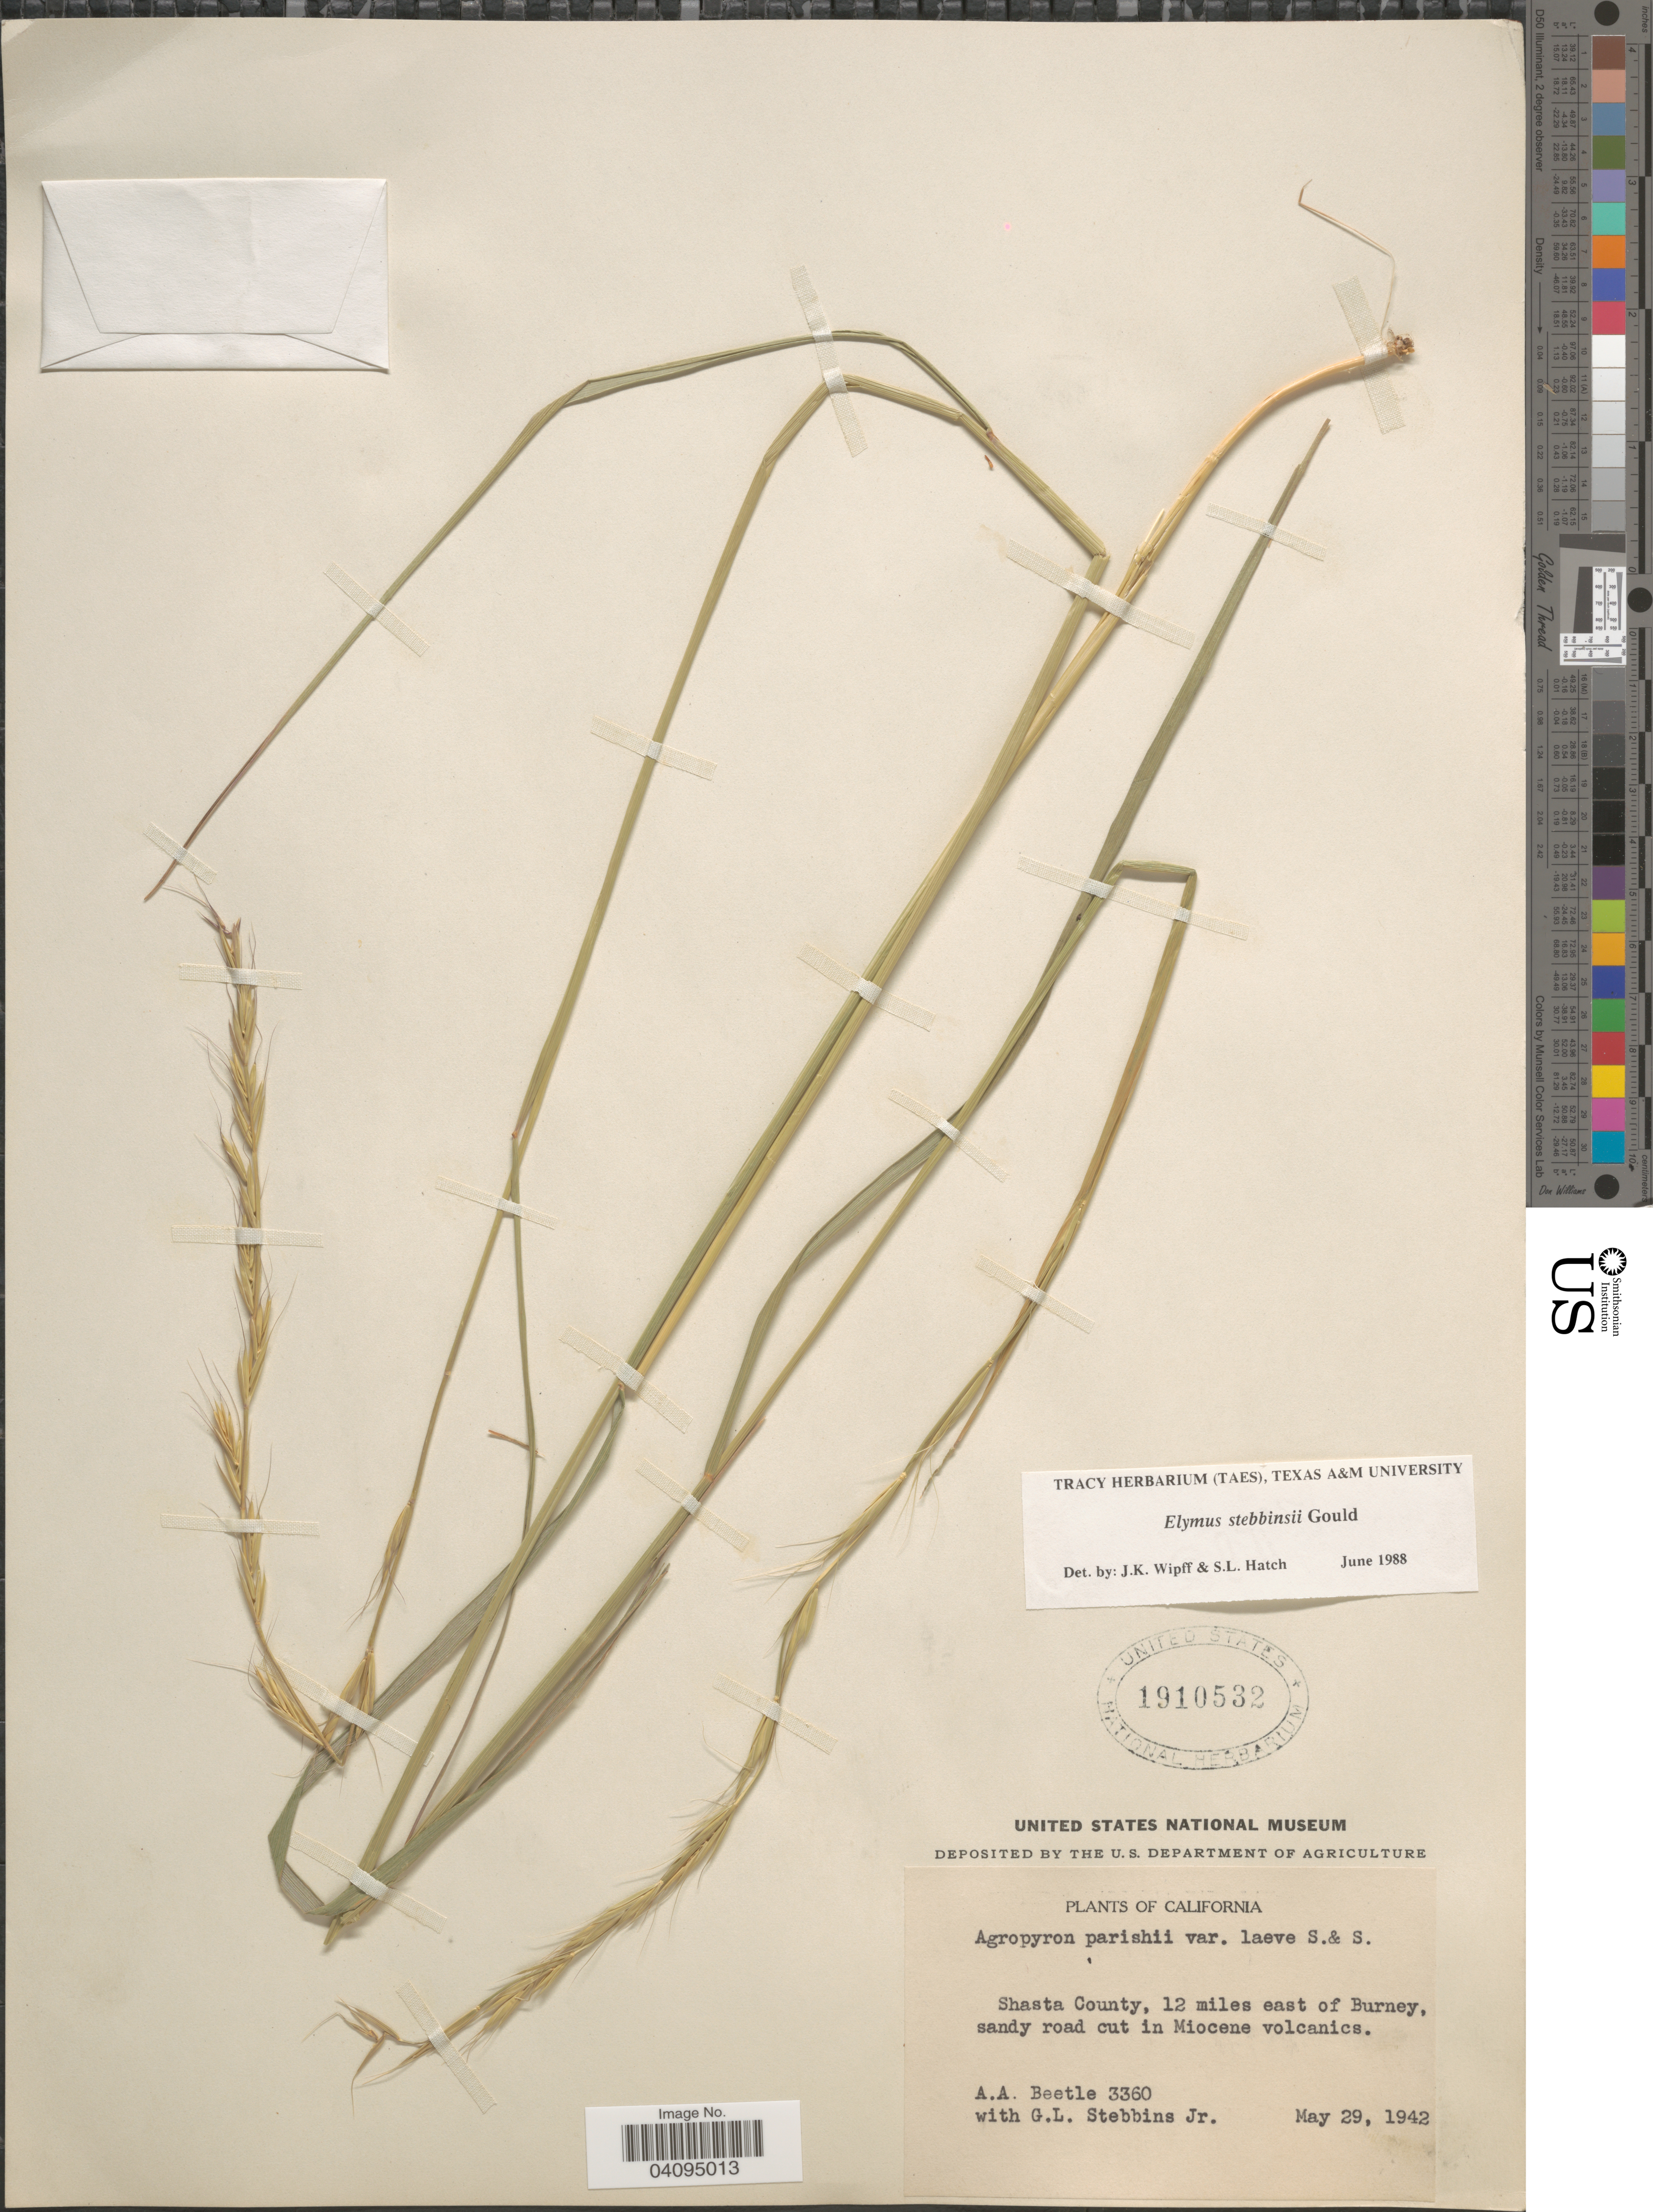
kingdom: Plantae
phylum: Tracheophyta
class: Liliopsida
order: Poales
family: Poaceae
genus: Elymus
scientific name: Elymus stebbinsii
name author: Gould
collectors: A. A. Beetle & G. L. Stebbins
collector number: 3360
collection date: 1942-05-29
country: United States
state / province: California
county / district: Shasta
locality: Shasta County, 12 miles east of Burney.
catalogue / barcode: US 1910532